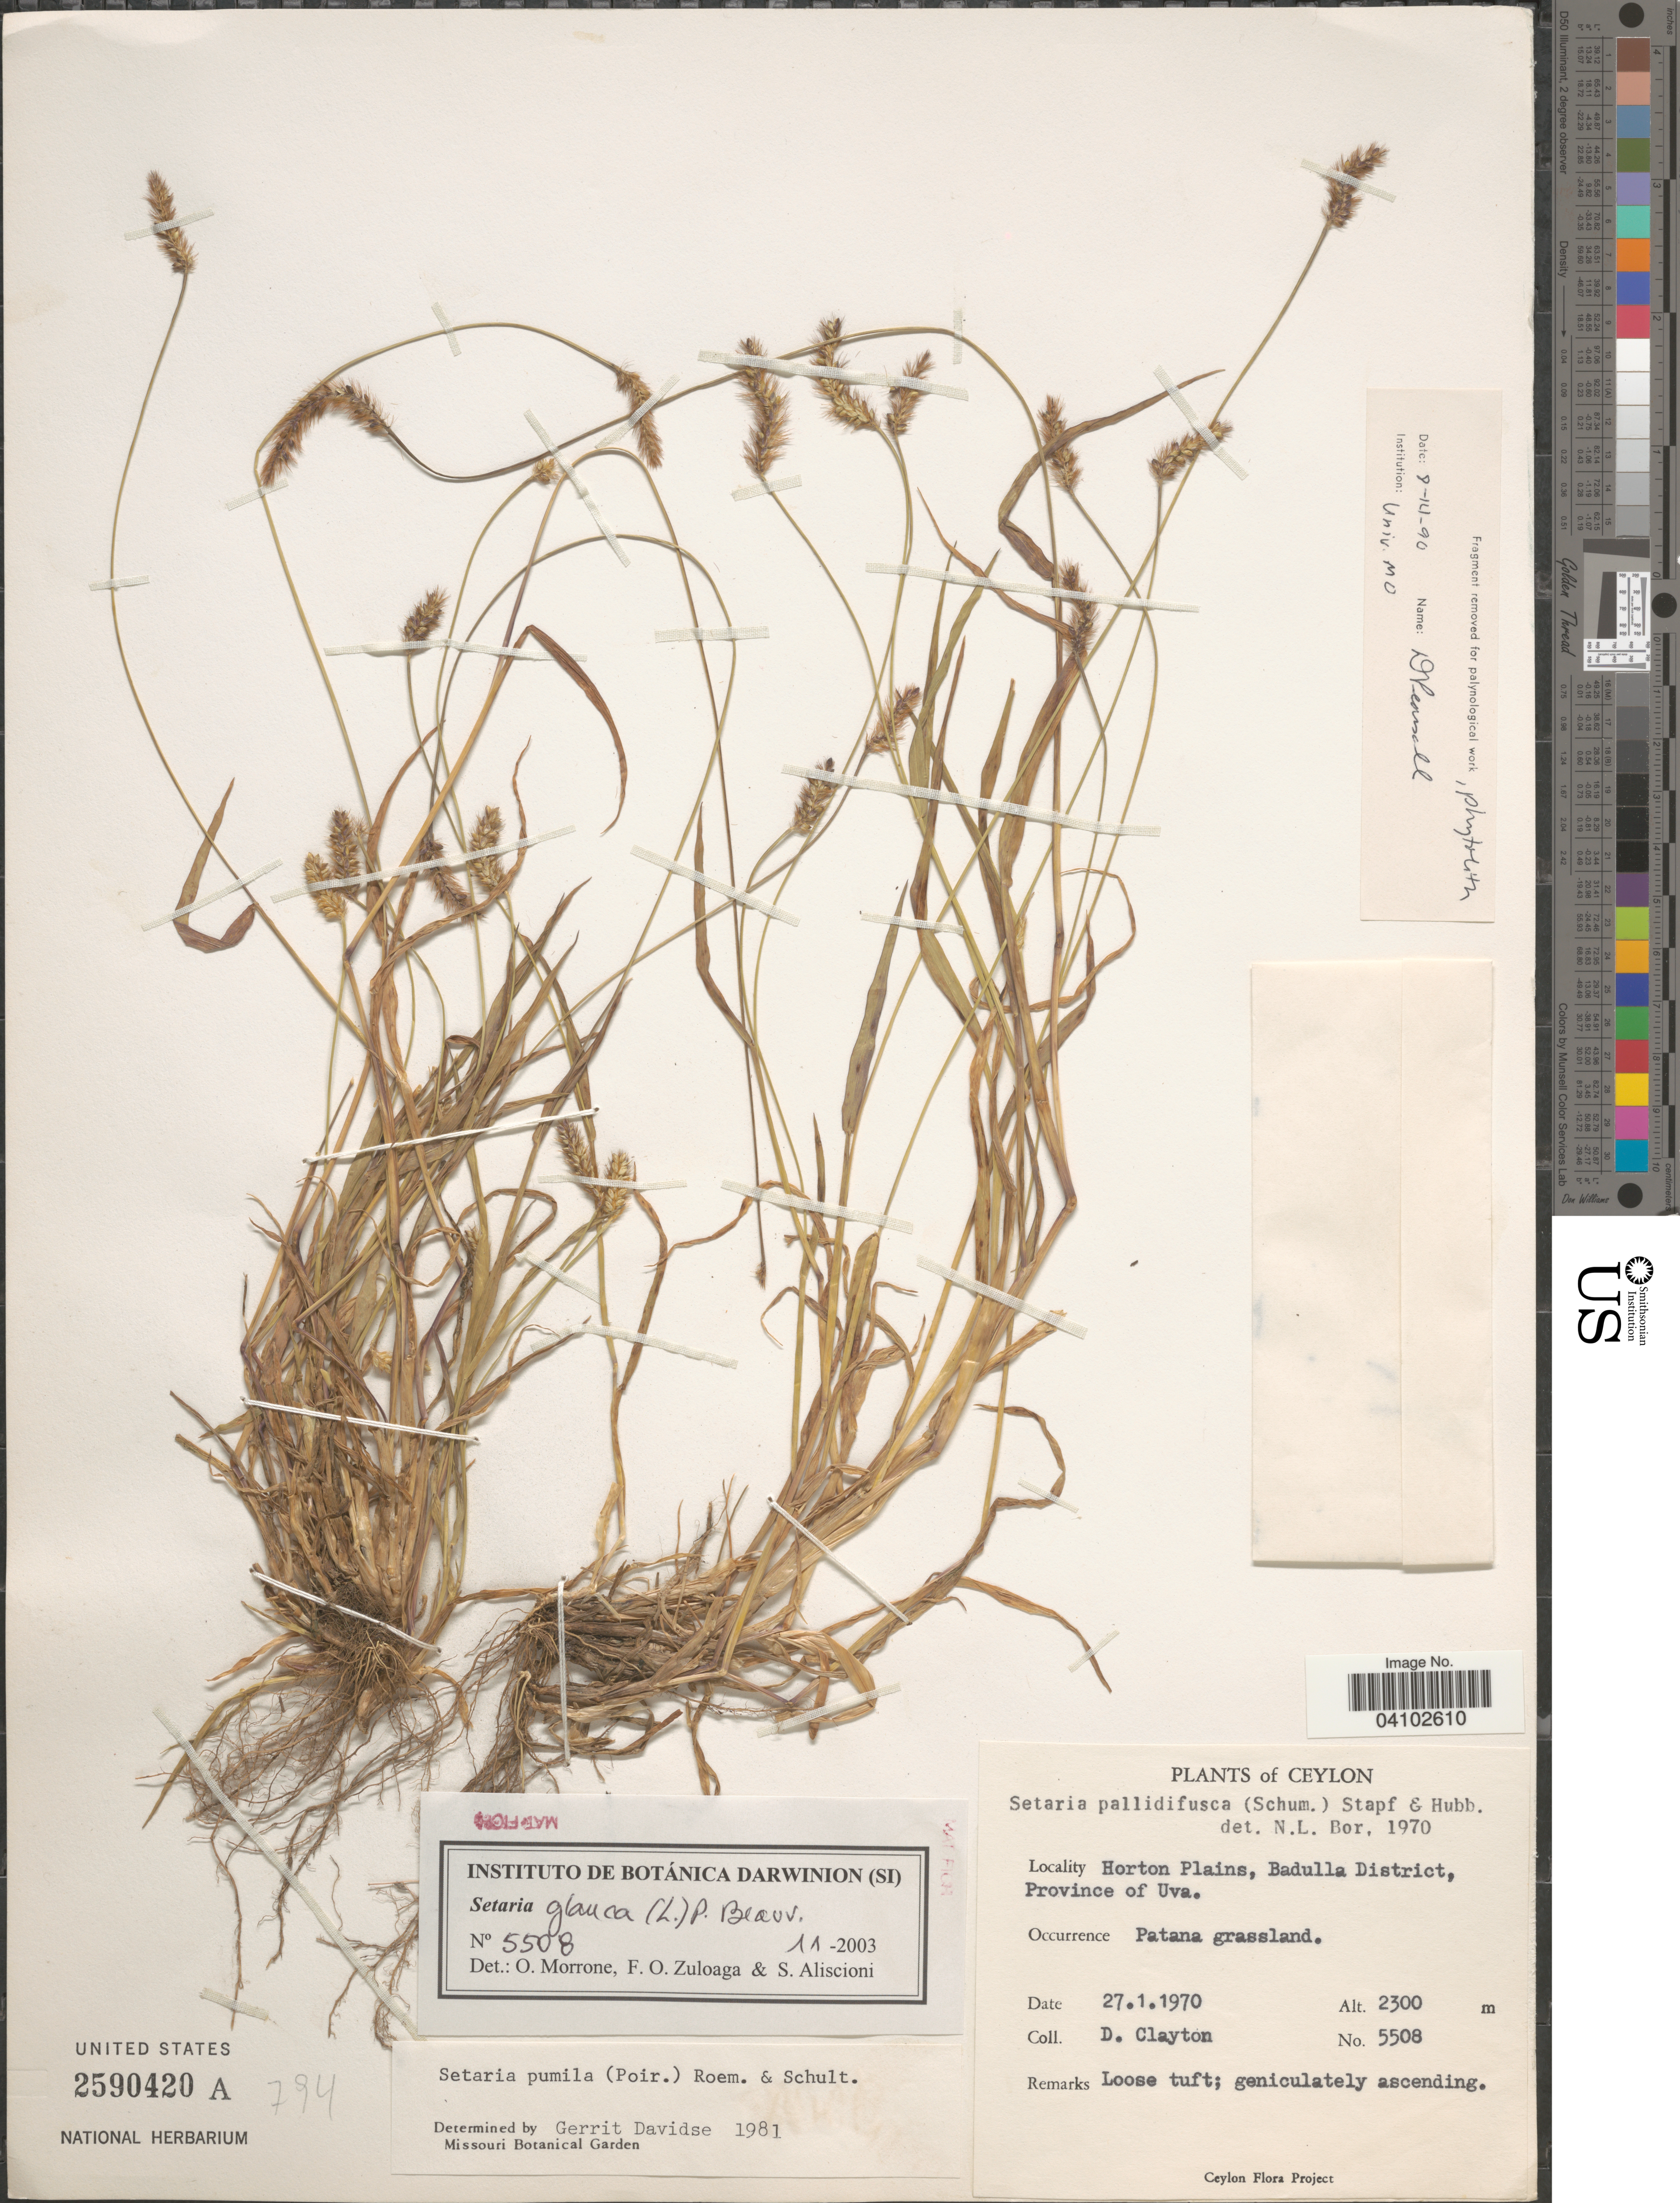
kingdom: Plantae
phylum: Tracheophyta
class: Liliopsida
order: Poales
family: Poaceae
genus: Cenchrus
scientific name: Cenchrus americanus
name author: (L.) Morrone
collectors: D. Clayton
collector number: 5508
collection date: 1970-01-27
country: Sri Lanka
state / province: Uva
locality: Ceylon. Horton Plains, Badulla District.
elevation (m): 2300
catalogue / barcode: US 2590420A